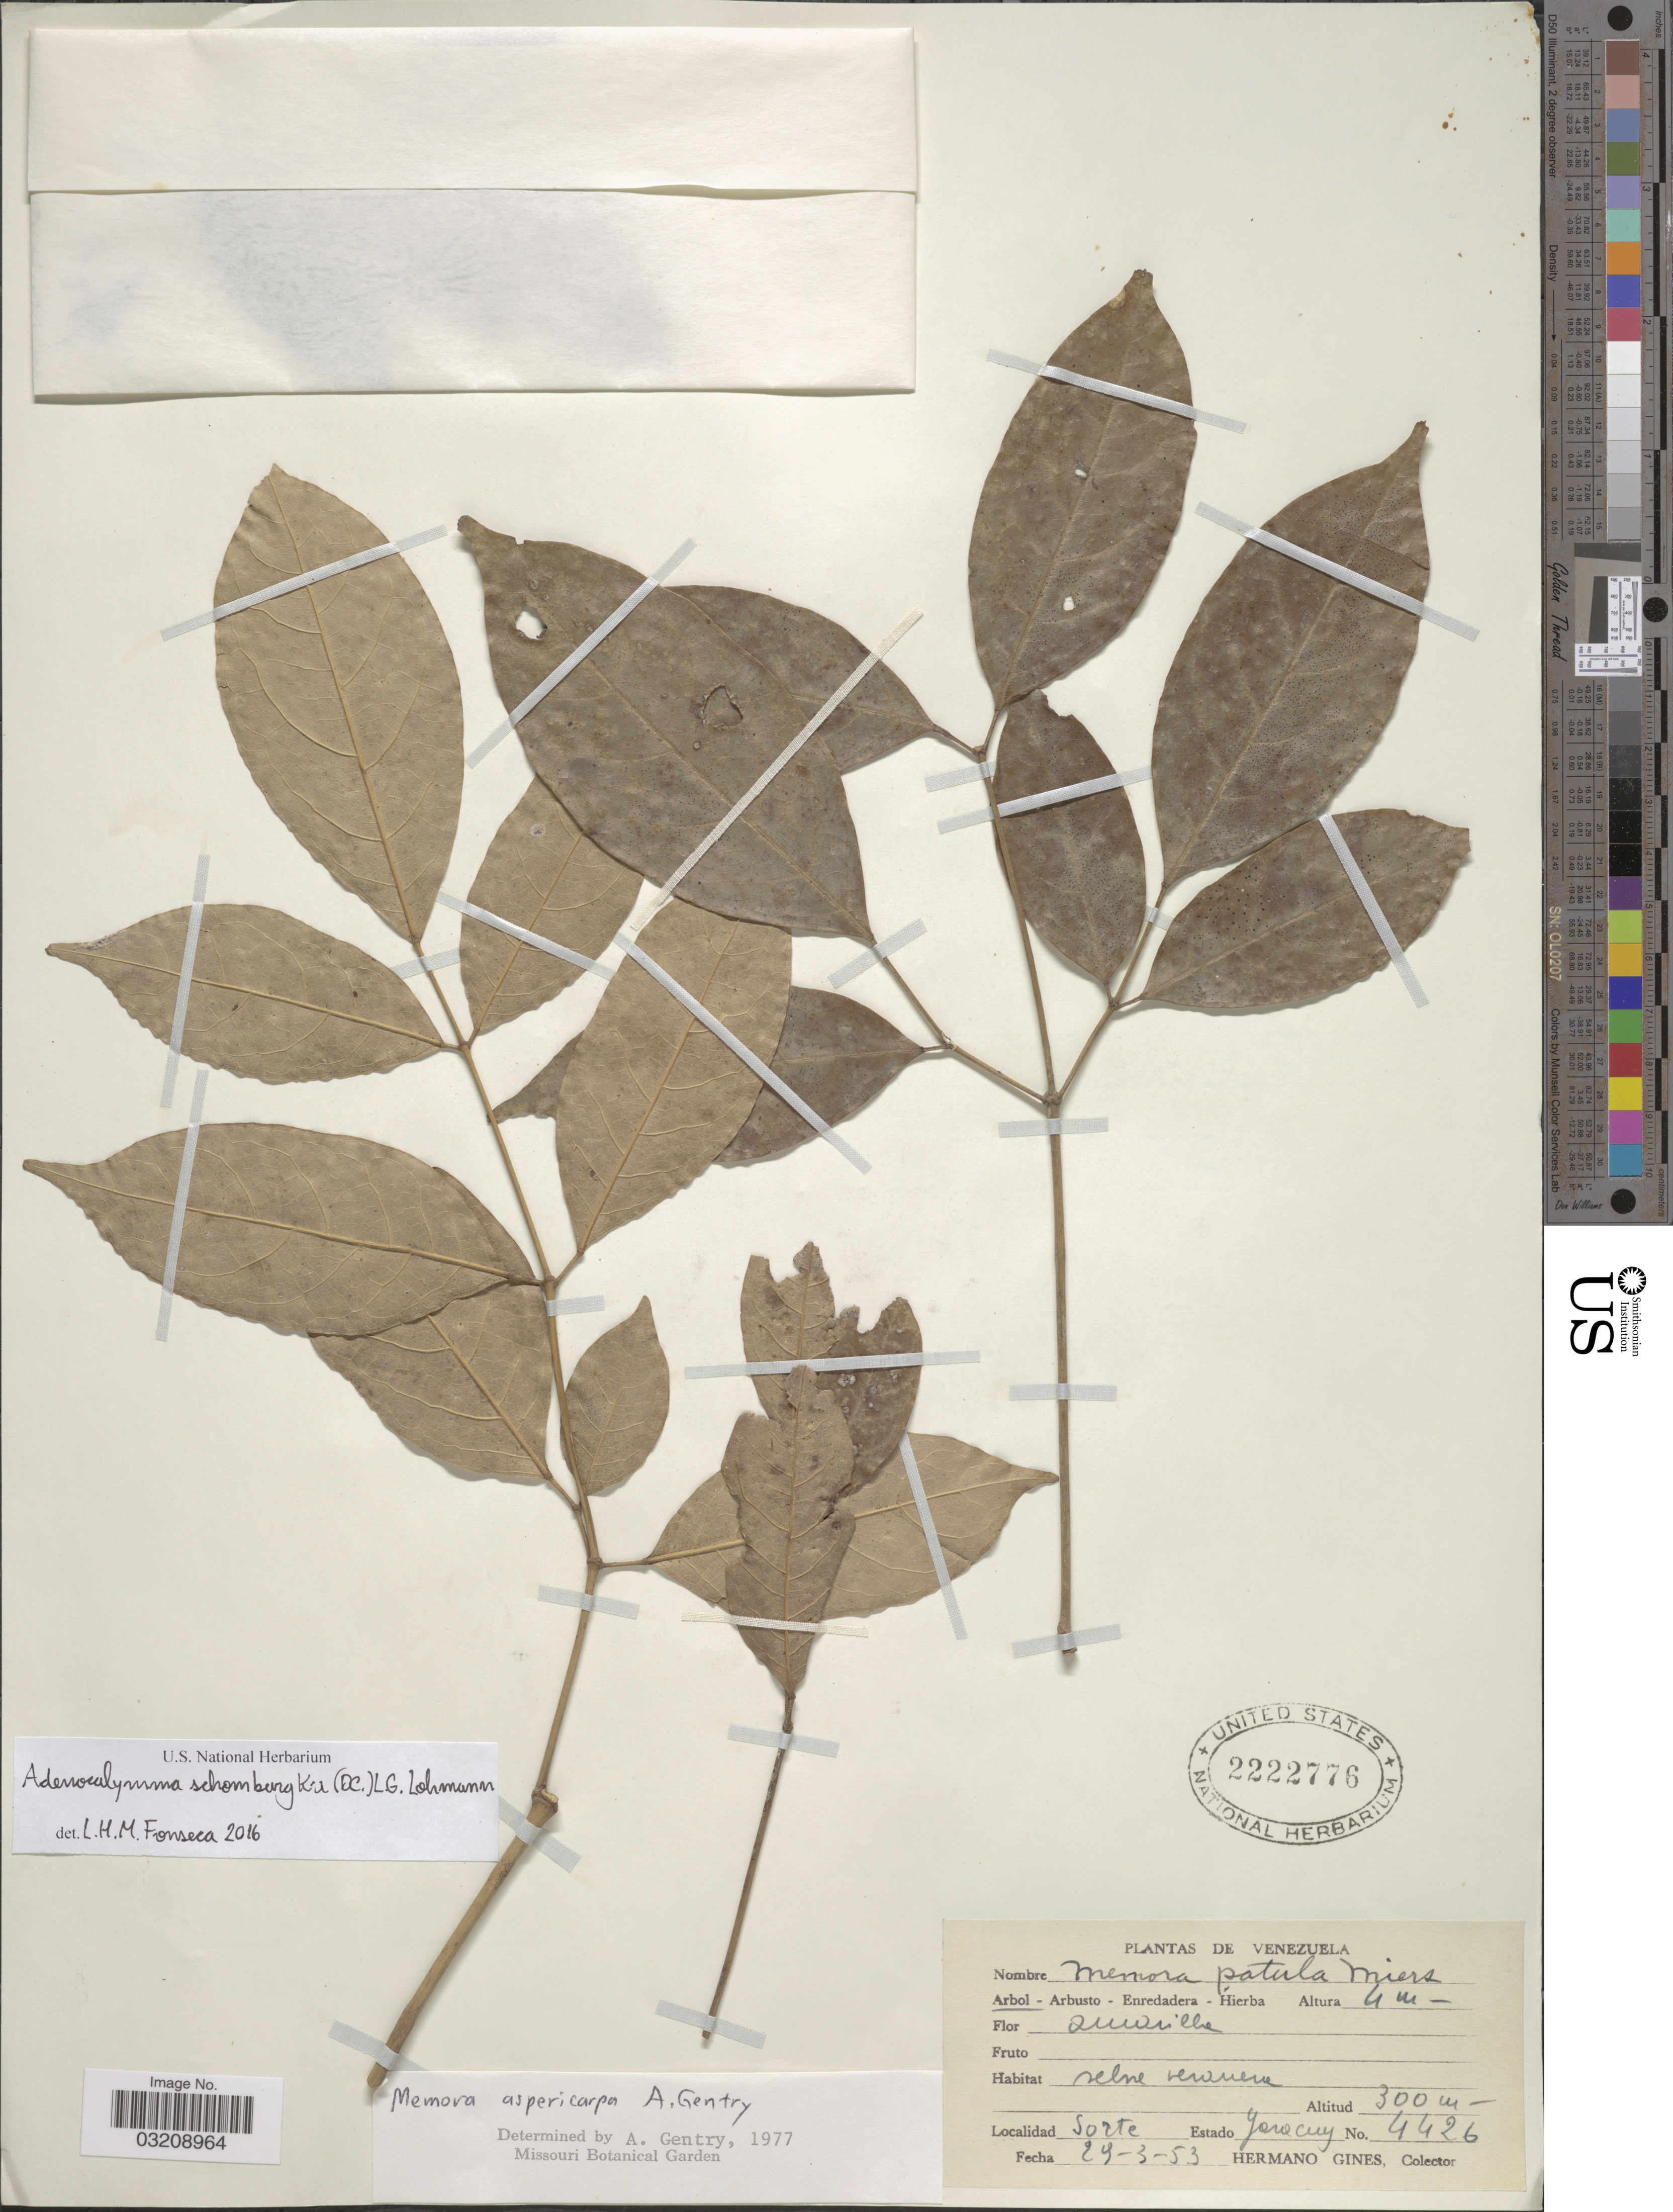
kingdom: Plantae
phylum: Tracheophyta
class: Magnoliopsida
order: Lamiales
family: Bignoniaceae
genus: Adenocalymma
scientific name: Adenocalymma schomburgkii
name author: (DC.) L.G. Lohmann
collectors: Bro. Gines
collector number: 4426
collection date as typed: Transcribed d/m/y: 29/3/53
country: Venezuela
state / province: Yaracuy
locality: Sorte.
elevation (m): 300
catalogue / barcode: US 2222776